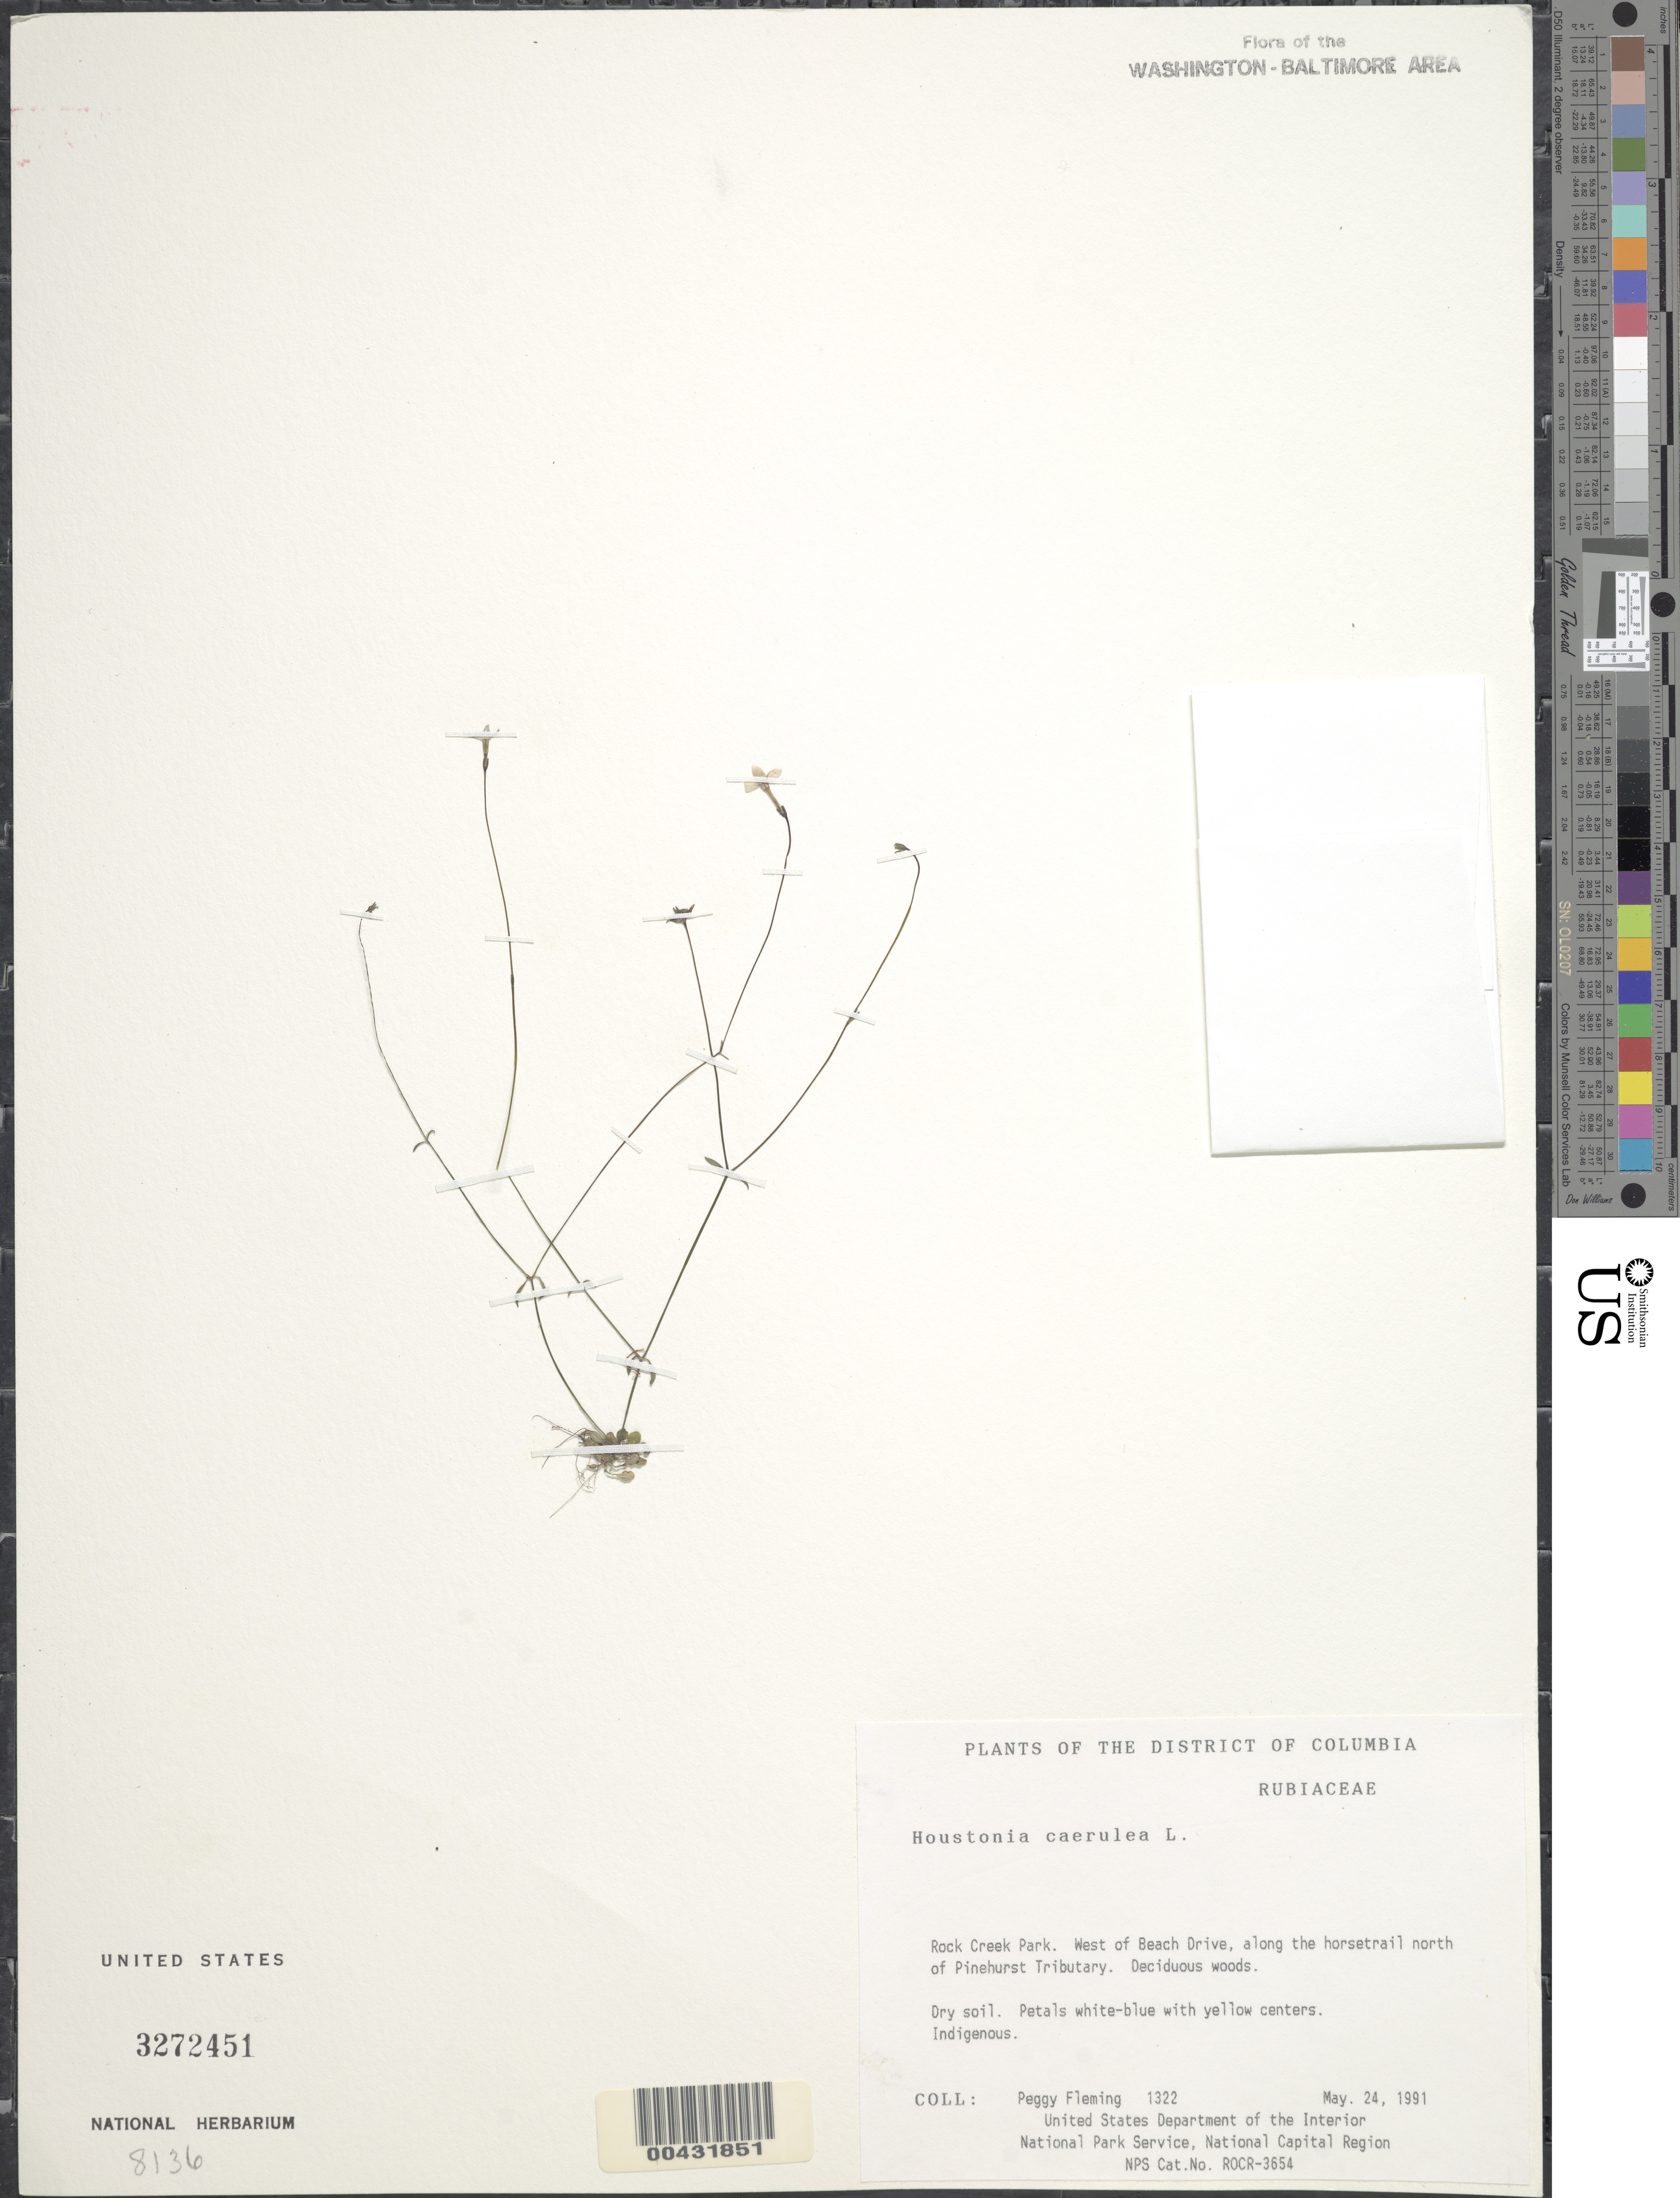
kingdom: Plantae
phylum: Tracheophyta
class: Magnoliopsida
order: Gentianales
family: Rubiaceae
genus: Houstonia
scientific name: Houstonia caerulea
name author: L.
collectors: P. Fleming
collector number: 1322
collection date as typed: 24 May 1991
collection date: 1991-05-24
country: United States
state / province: District of Columbia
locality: Rock Creek Park, W of Beach Drive, along the horsetrail N of Pinehurst Tributary Rock Creek Park and Vicinity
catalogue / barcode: US 3272451